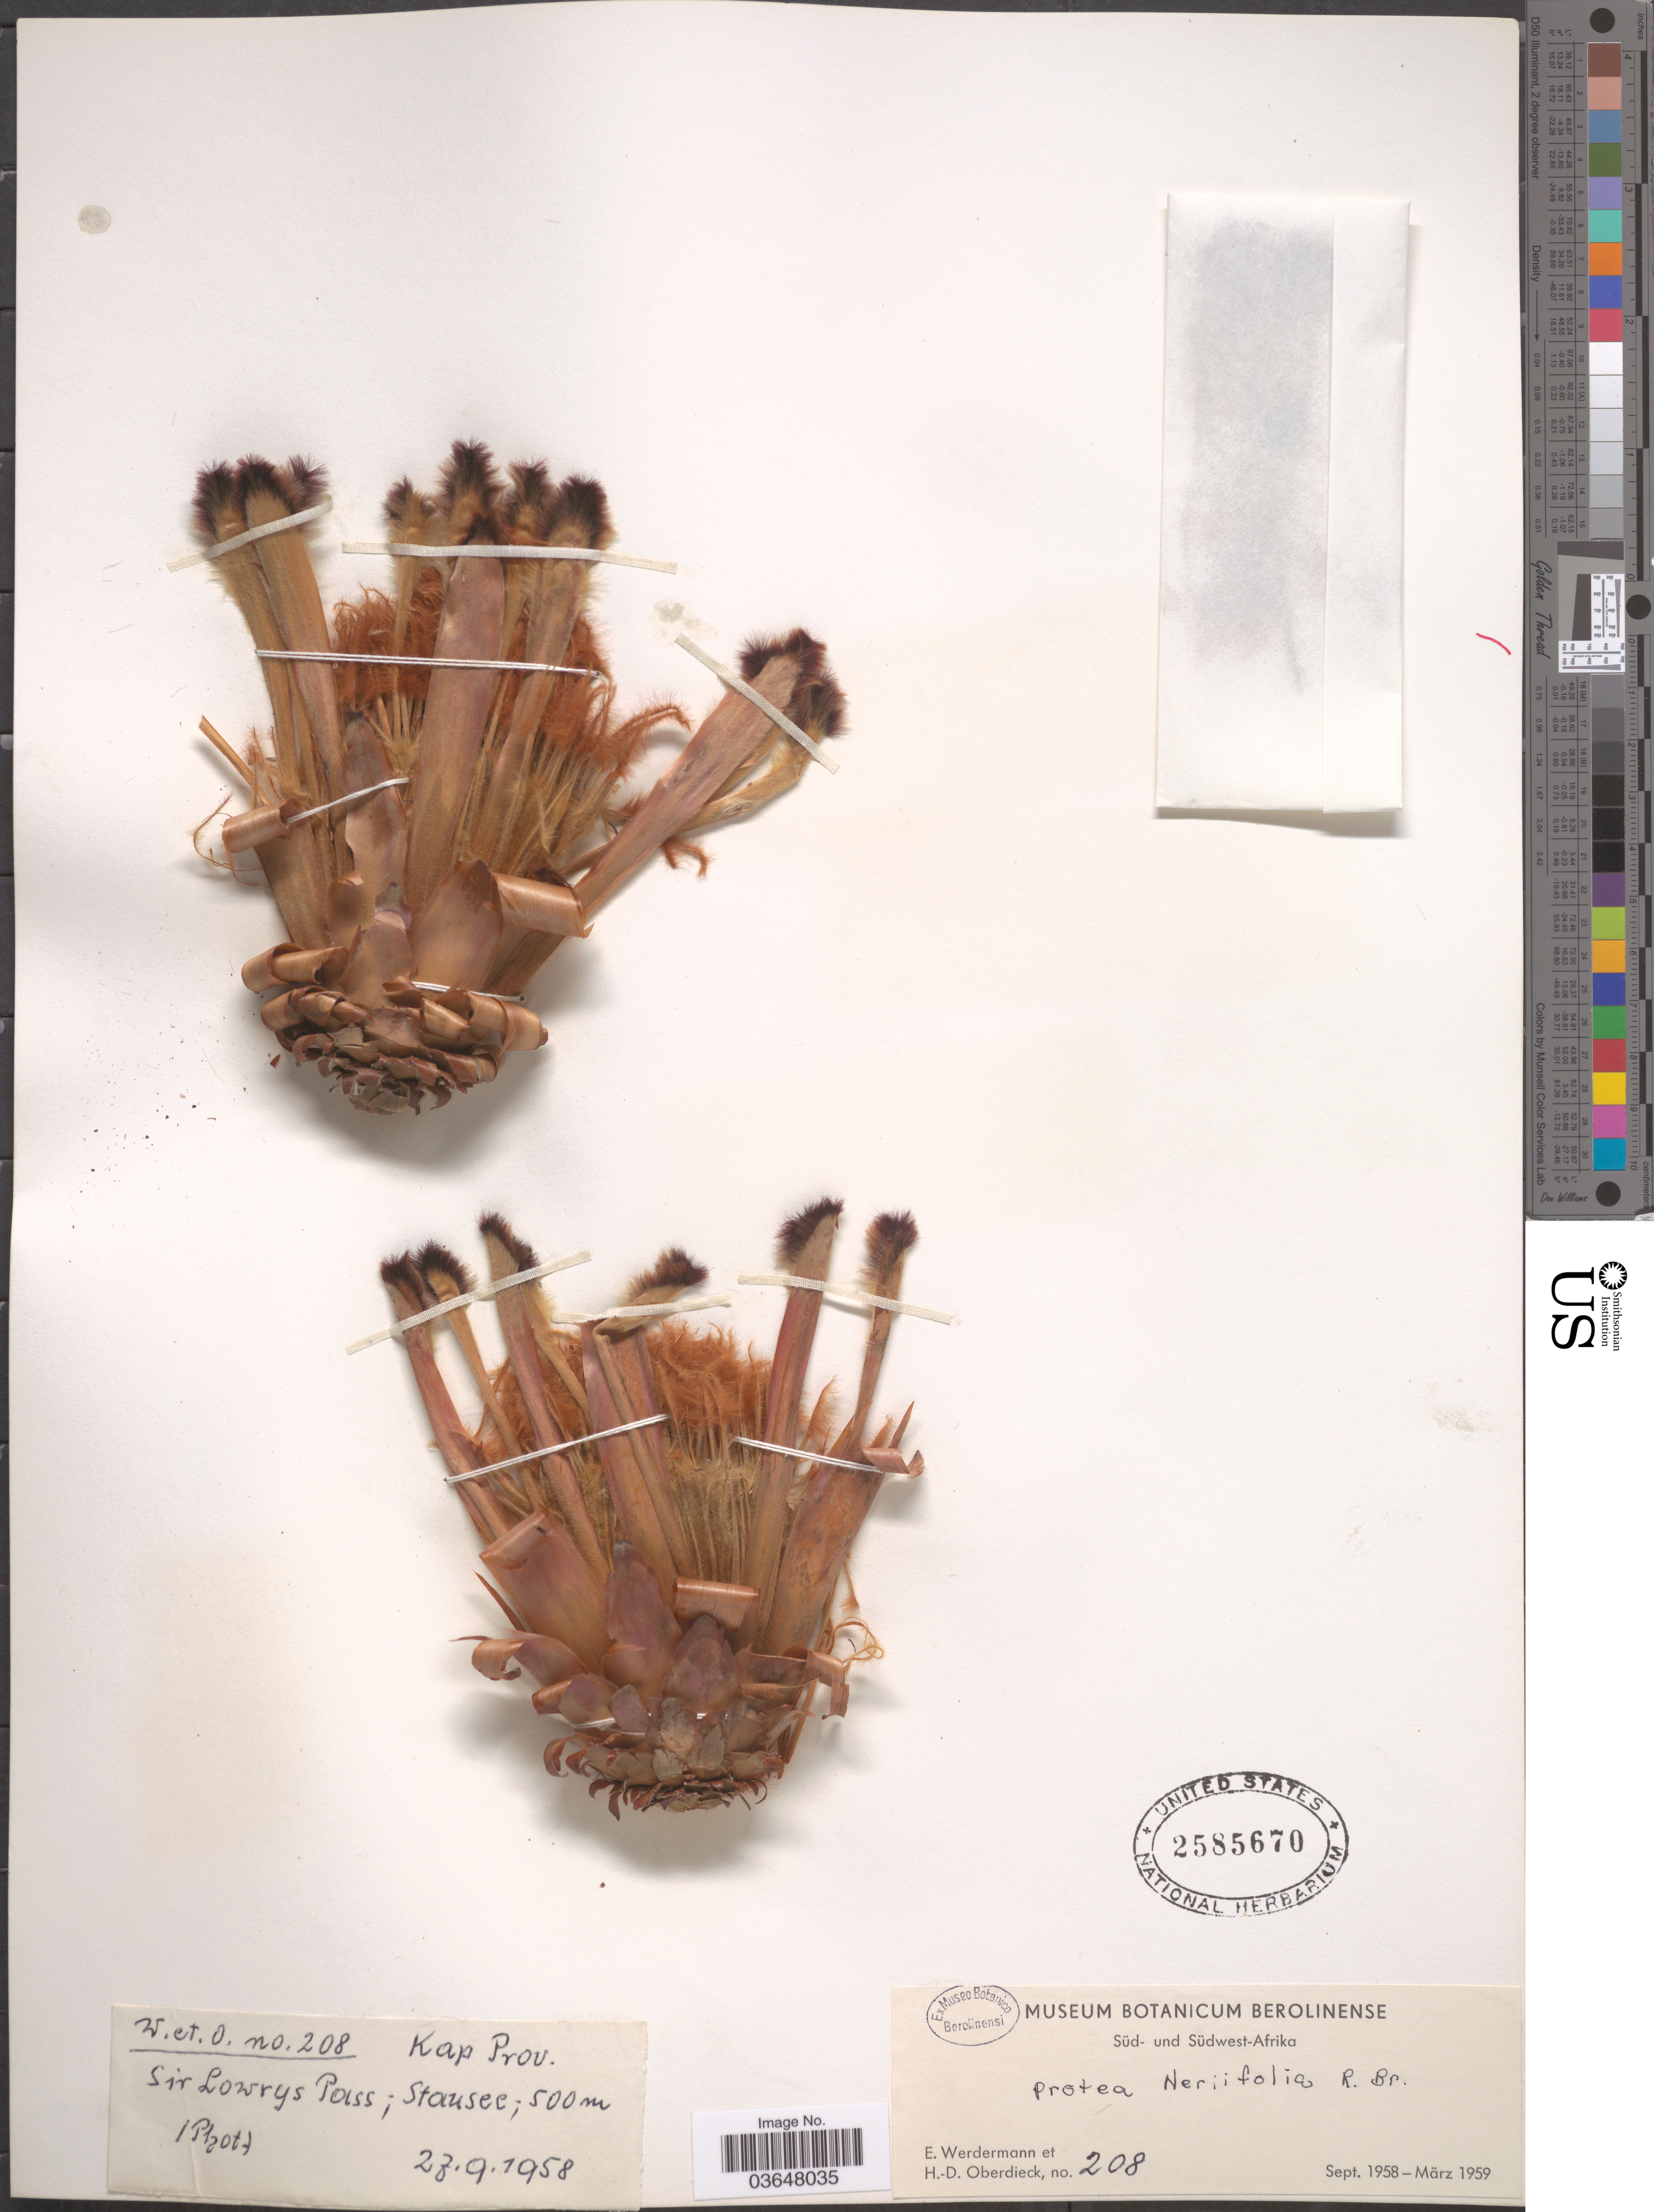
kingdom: Plantae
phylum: Tracheophyta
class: Magnoliopsida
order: Proteales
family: Proteaceae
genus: Protea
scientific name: Protea neriifolia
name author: R. Br.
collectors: E. Werdermann & H. Oberdieck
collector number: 208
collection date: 1958-09-27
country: South Africa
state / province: Western Cape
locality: Kap Prov. Sir Lowrys Pass, Stausee.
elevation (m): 500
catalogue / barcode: US 2585670